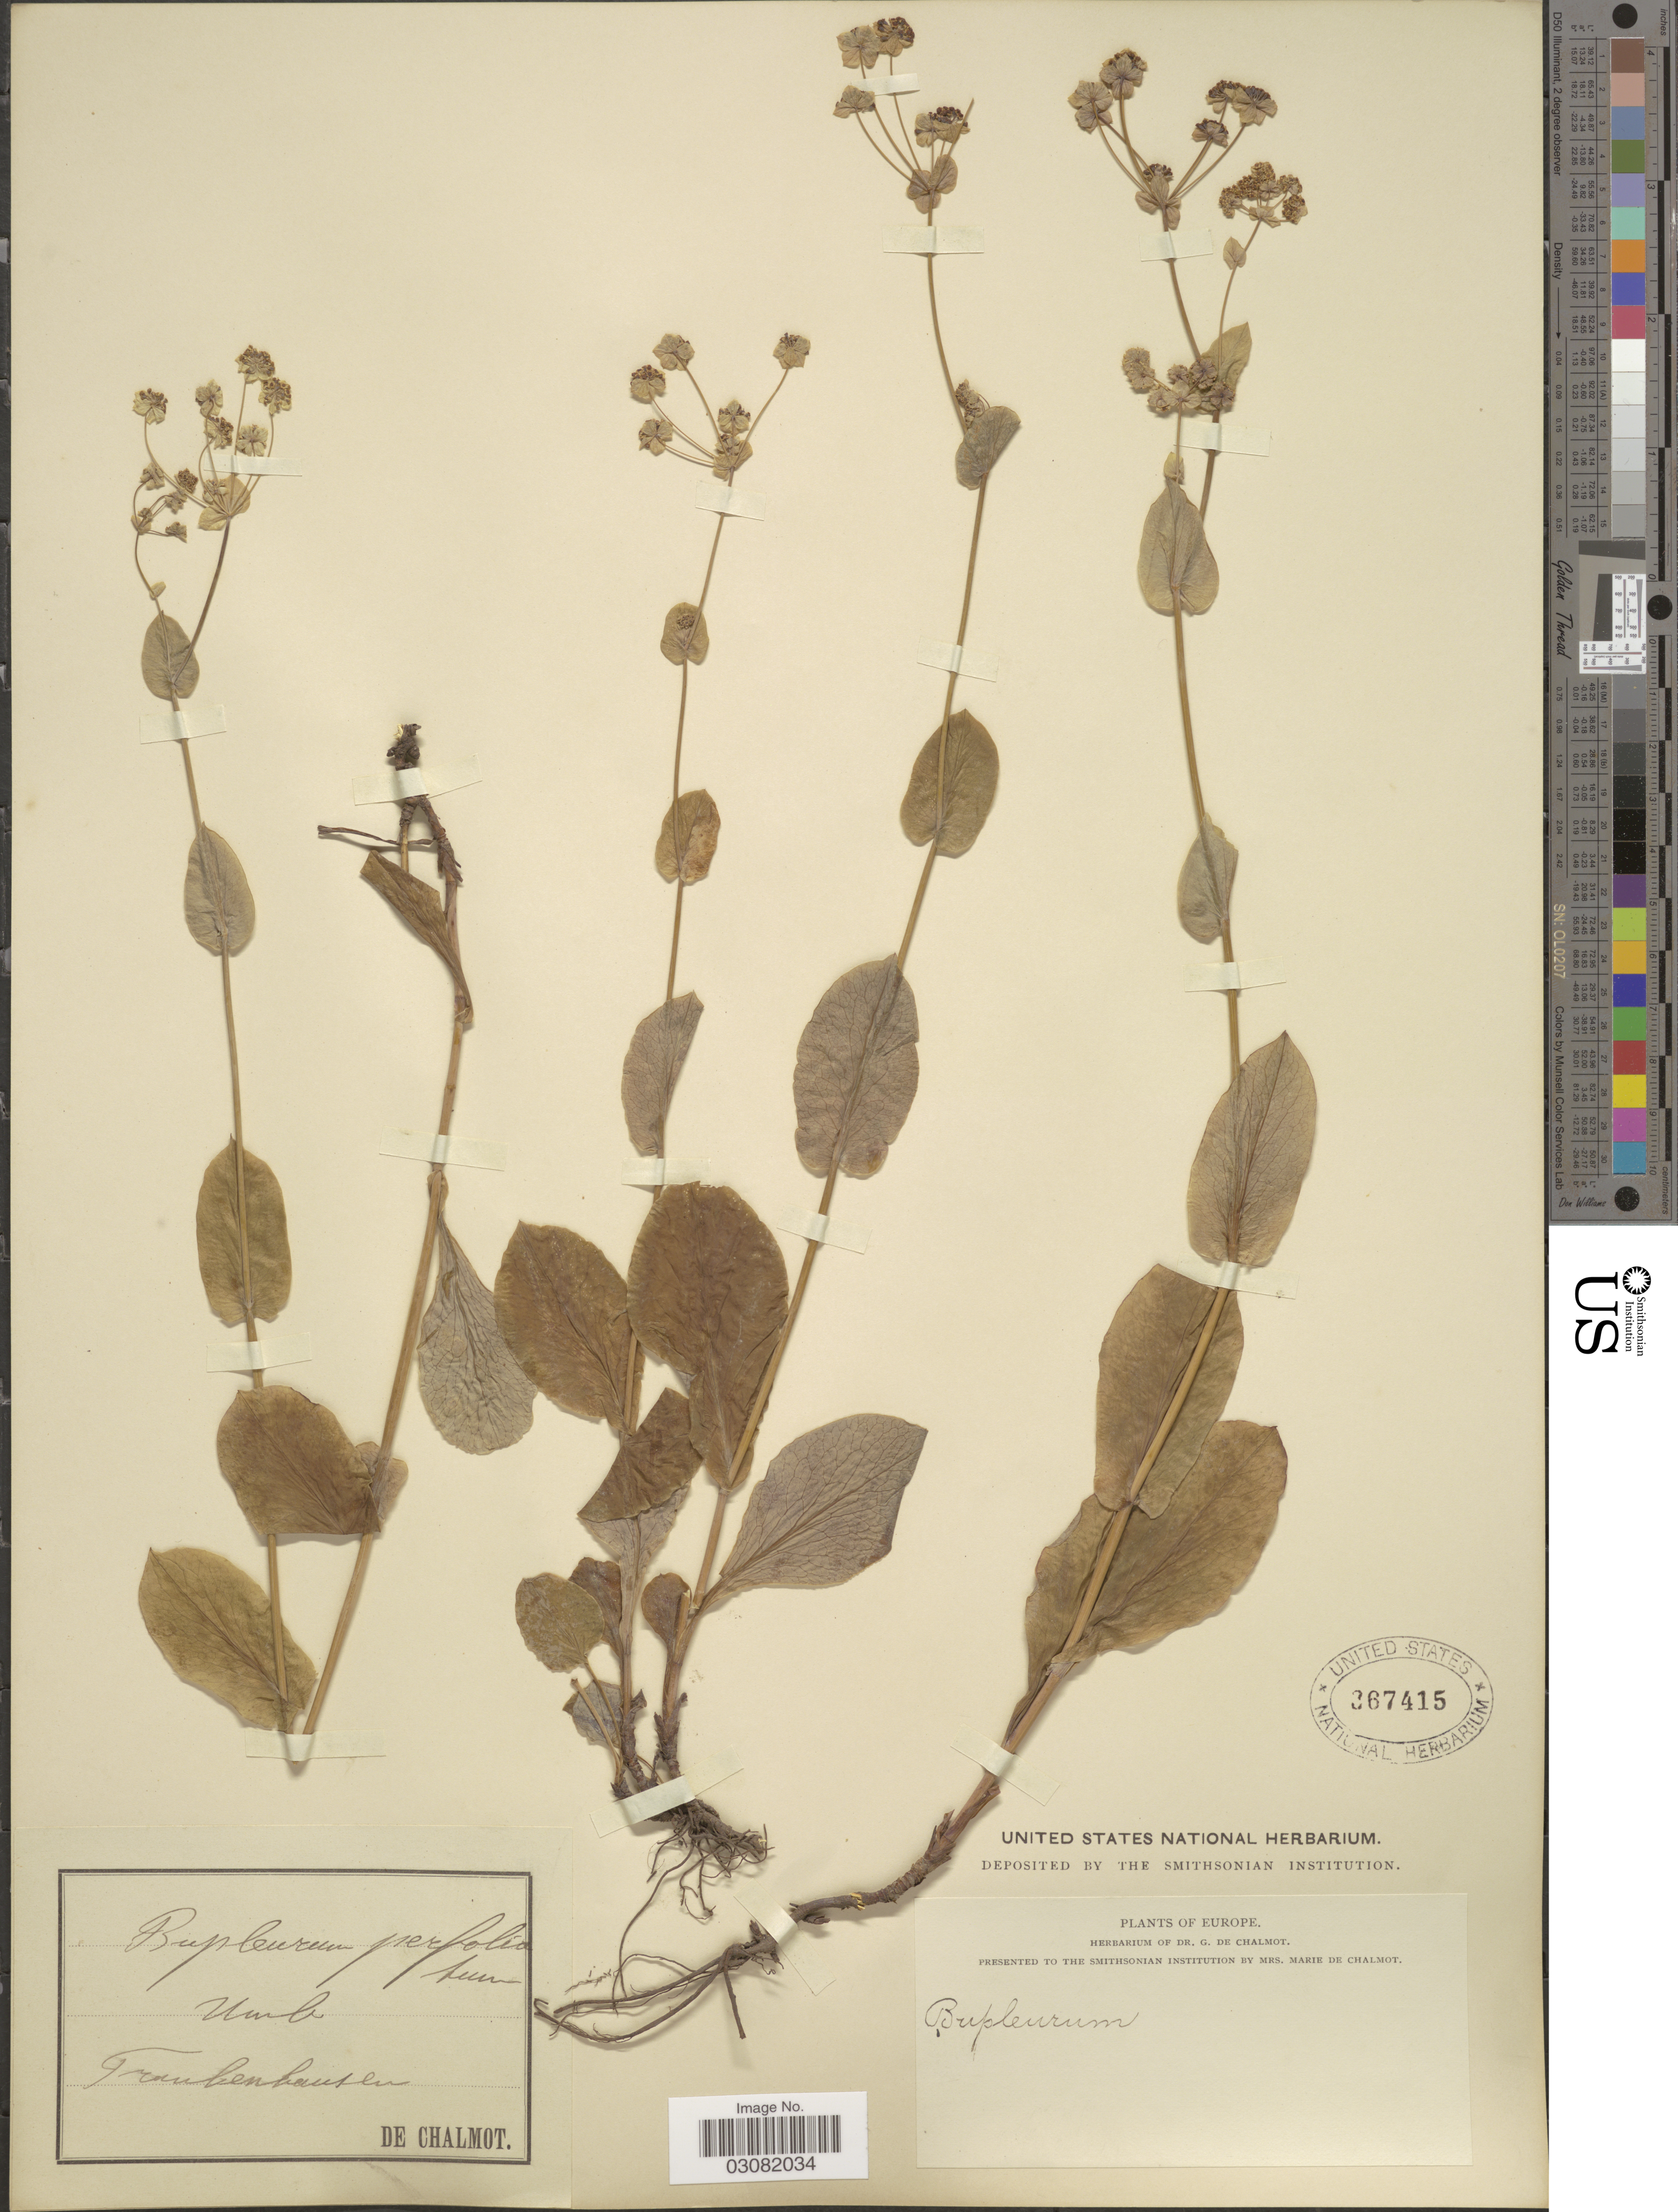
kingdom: Plantae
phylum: Tracheophyta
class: Magnoliopsida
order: Apiales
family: Apiaceae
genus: Bupleurum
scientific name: Bupleurum sp.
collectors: G. de Chalmot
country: Germany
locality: Europe. Frankenhausen.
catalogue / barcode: US 367415